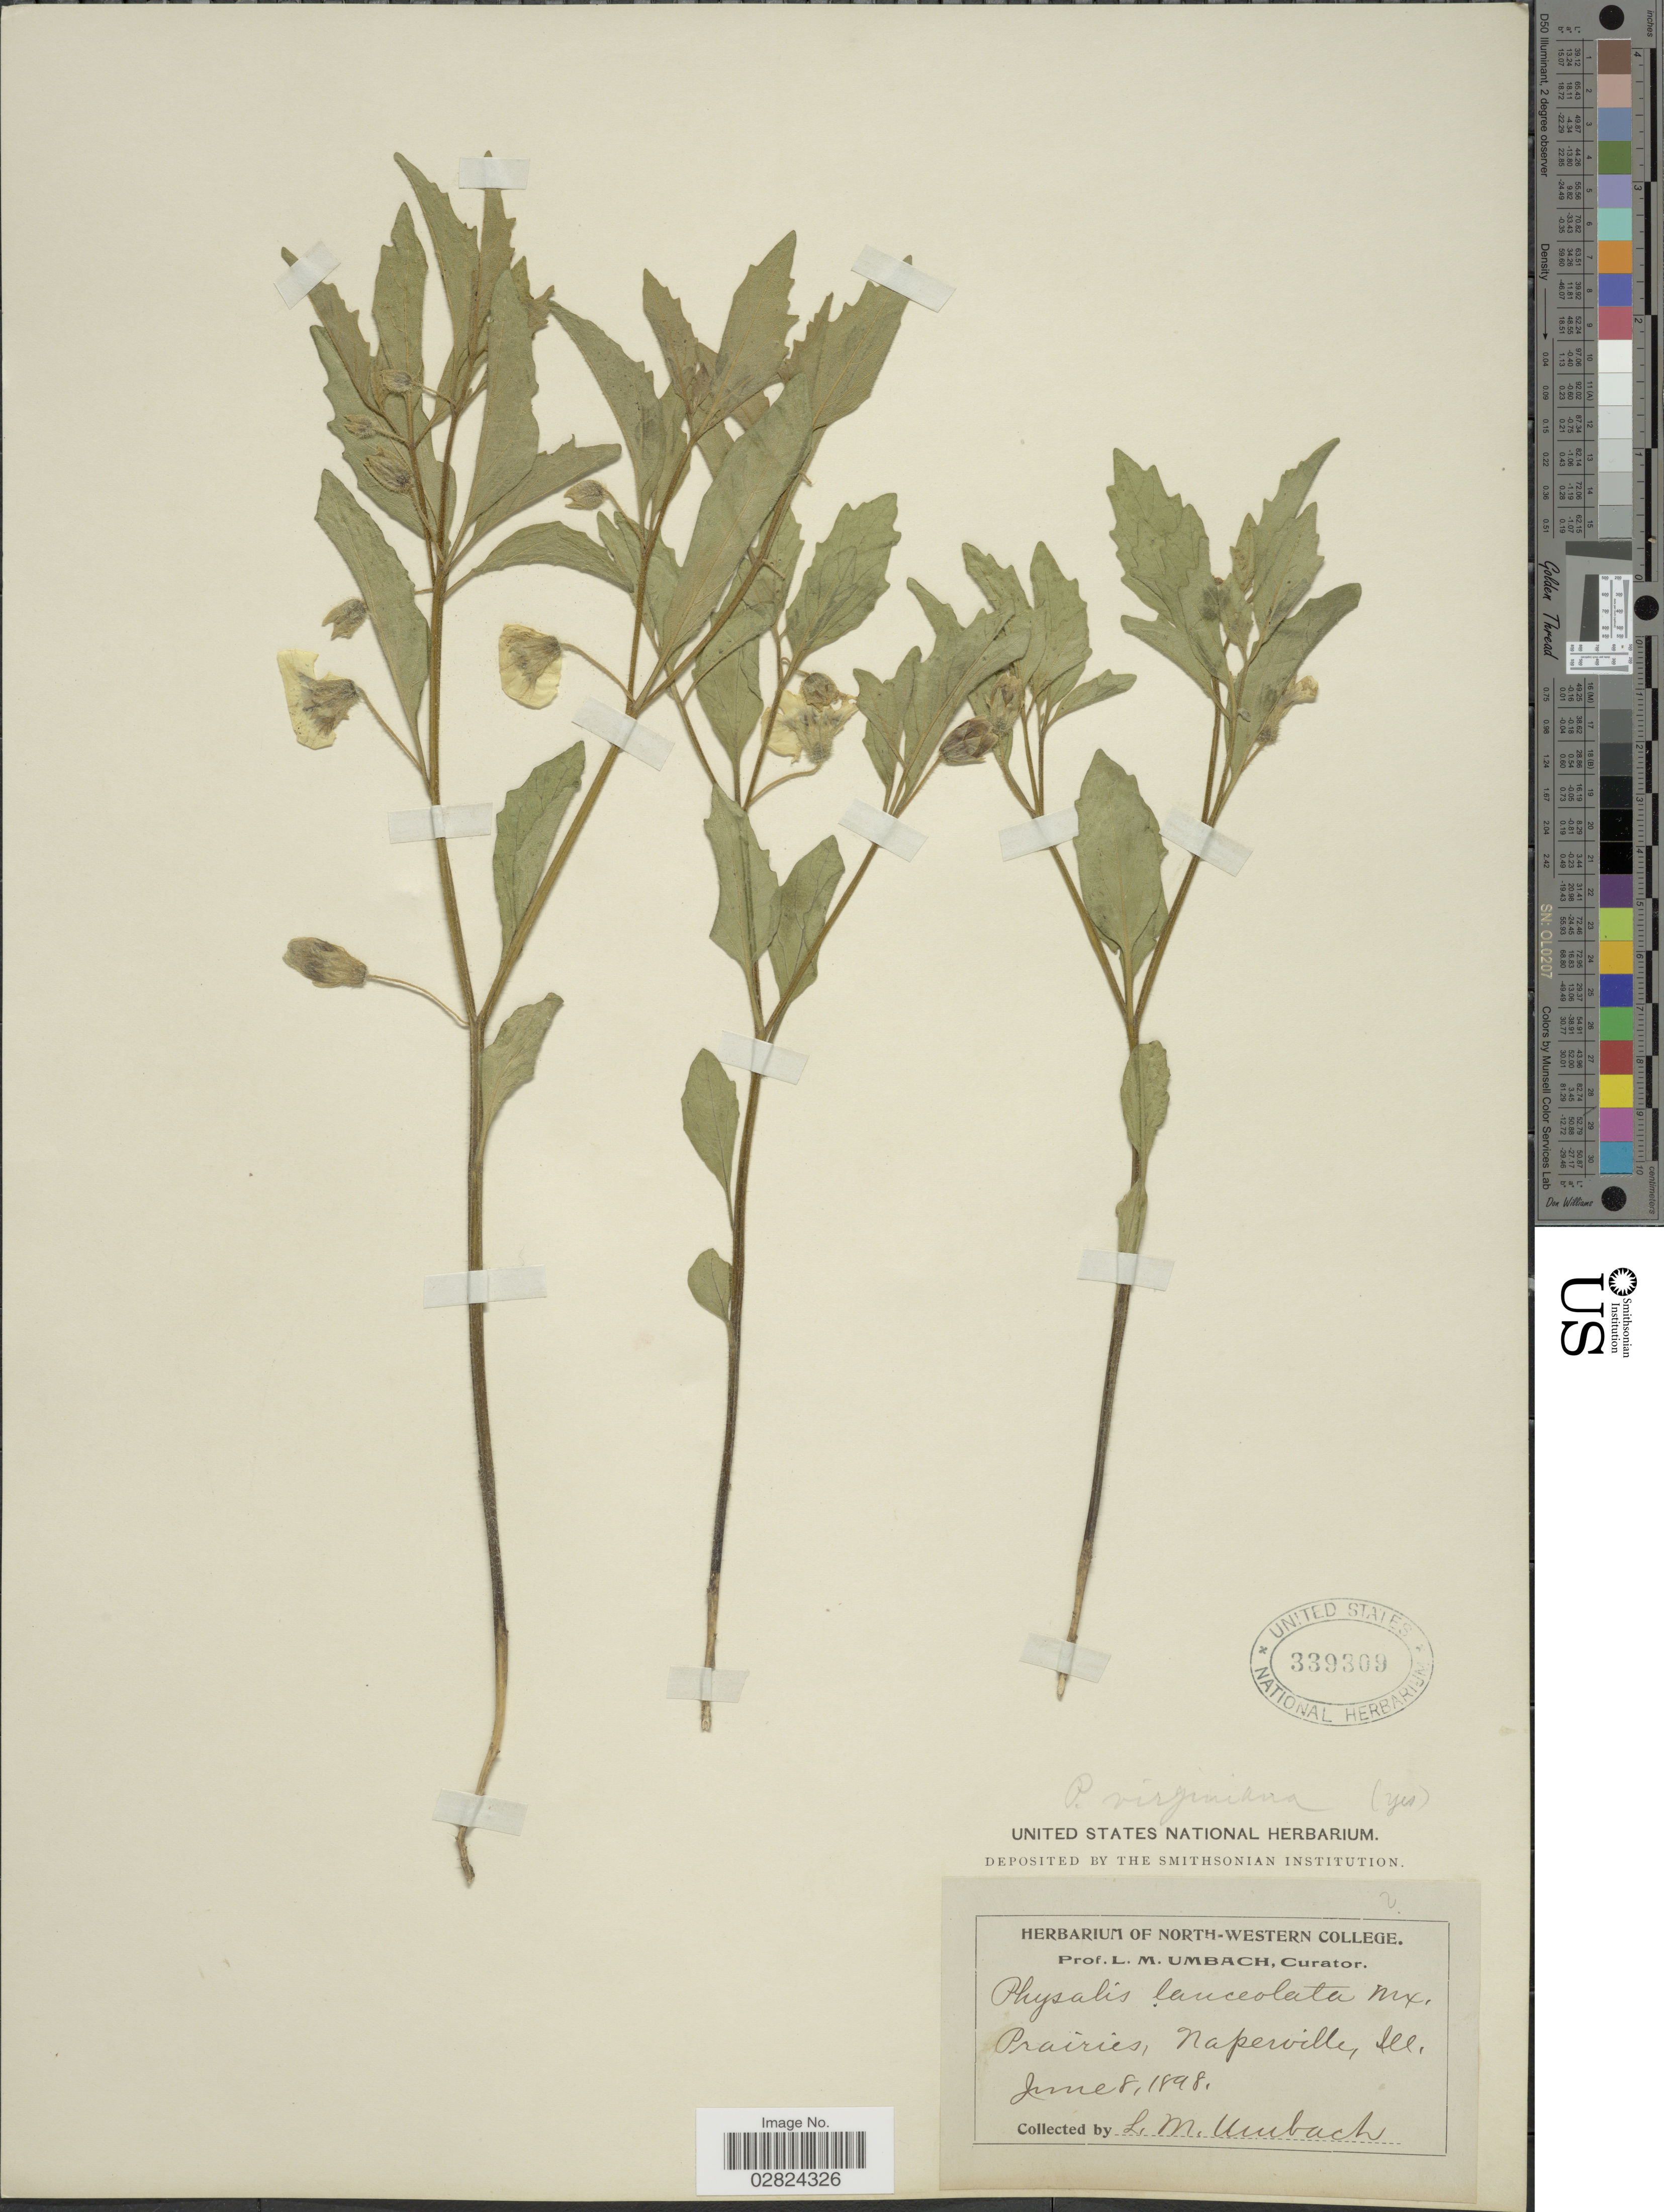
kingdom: Plantae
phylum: Tracheophyta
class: Magnoliopsida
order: Solanales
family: Solanaceae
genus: Physalis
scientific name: Physalis virginiana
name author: Mill.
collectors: L. M. Umbach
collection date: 1898-06-08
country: United States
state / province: Illinois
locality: Prairies, Naperville, Ill.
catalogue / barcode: US 339309